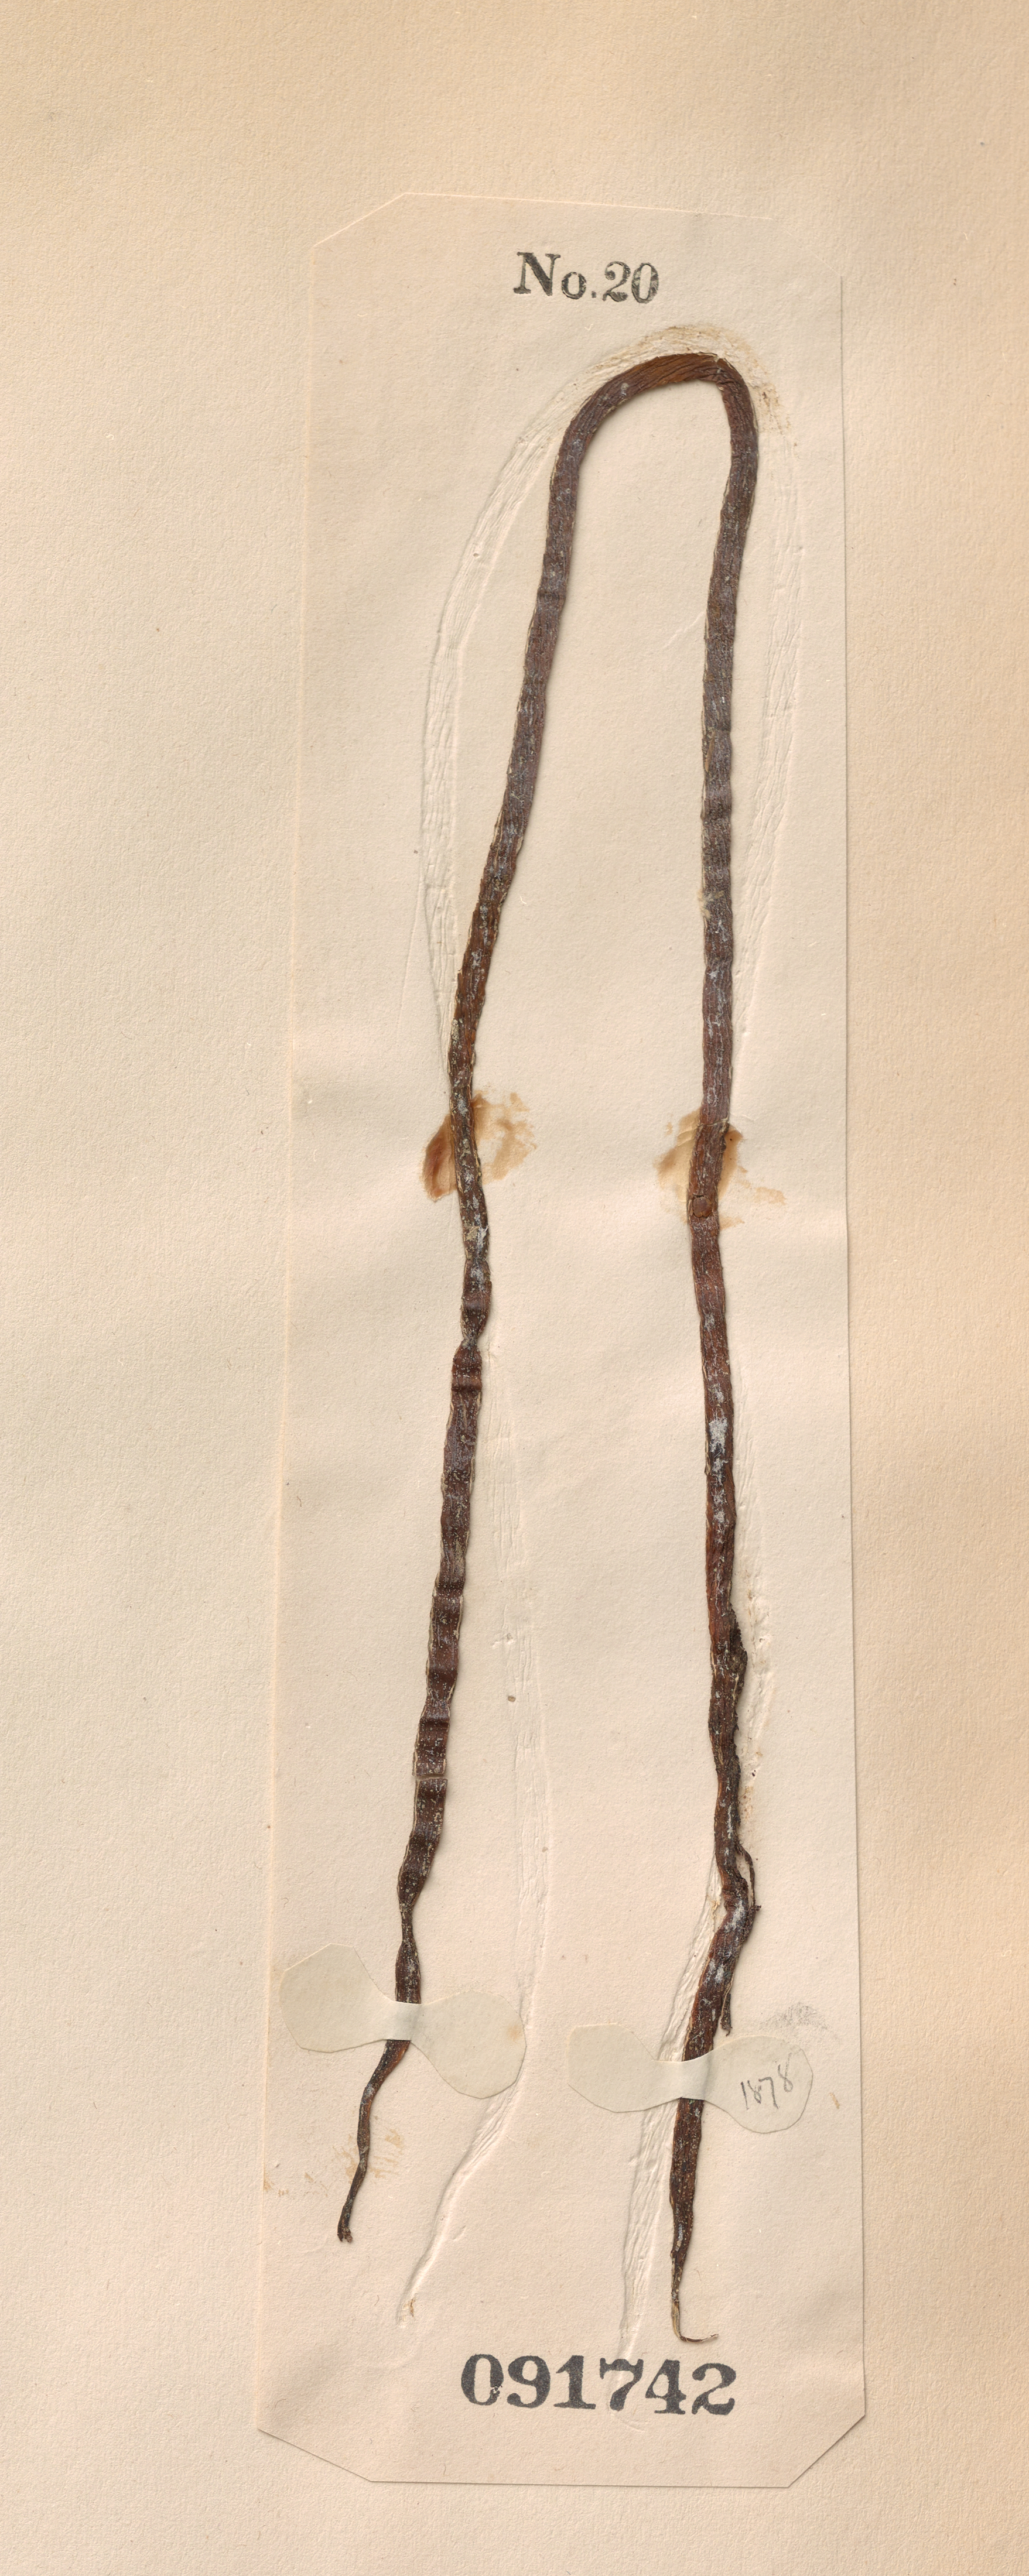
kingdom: Chromista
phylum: Ochrophyta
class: Phaeophyceae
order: Laminariales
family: Chordaceae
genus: Chorda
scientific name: Chorda filum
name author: (L.) Stackh.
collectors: C. Durant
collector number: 20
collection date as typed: Sum 1850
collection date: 1850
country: United States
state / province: New York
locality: New York Sound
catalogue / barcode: US 91742